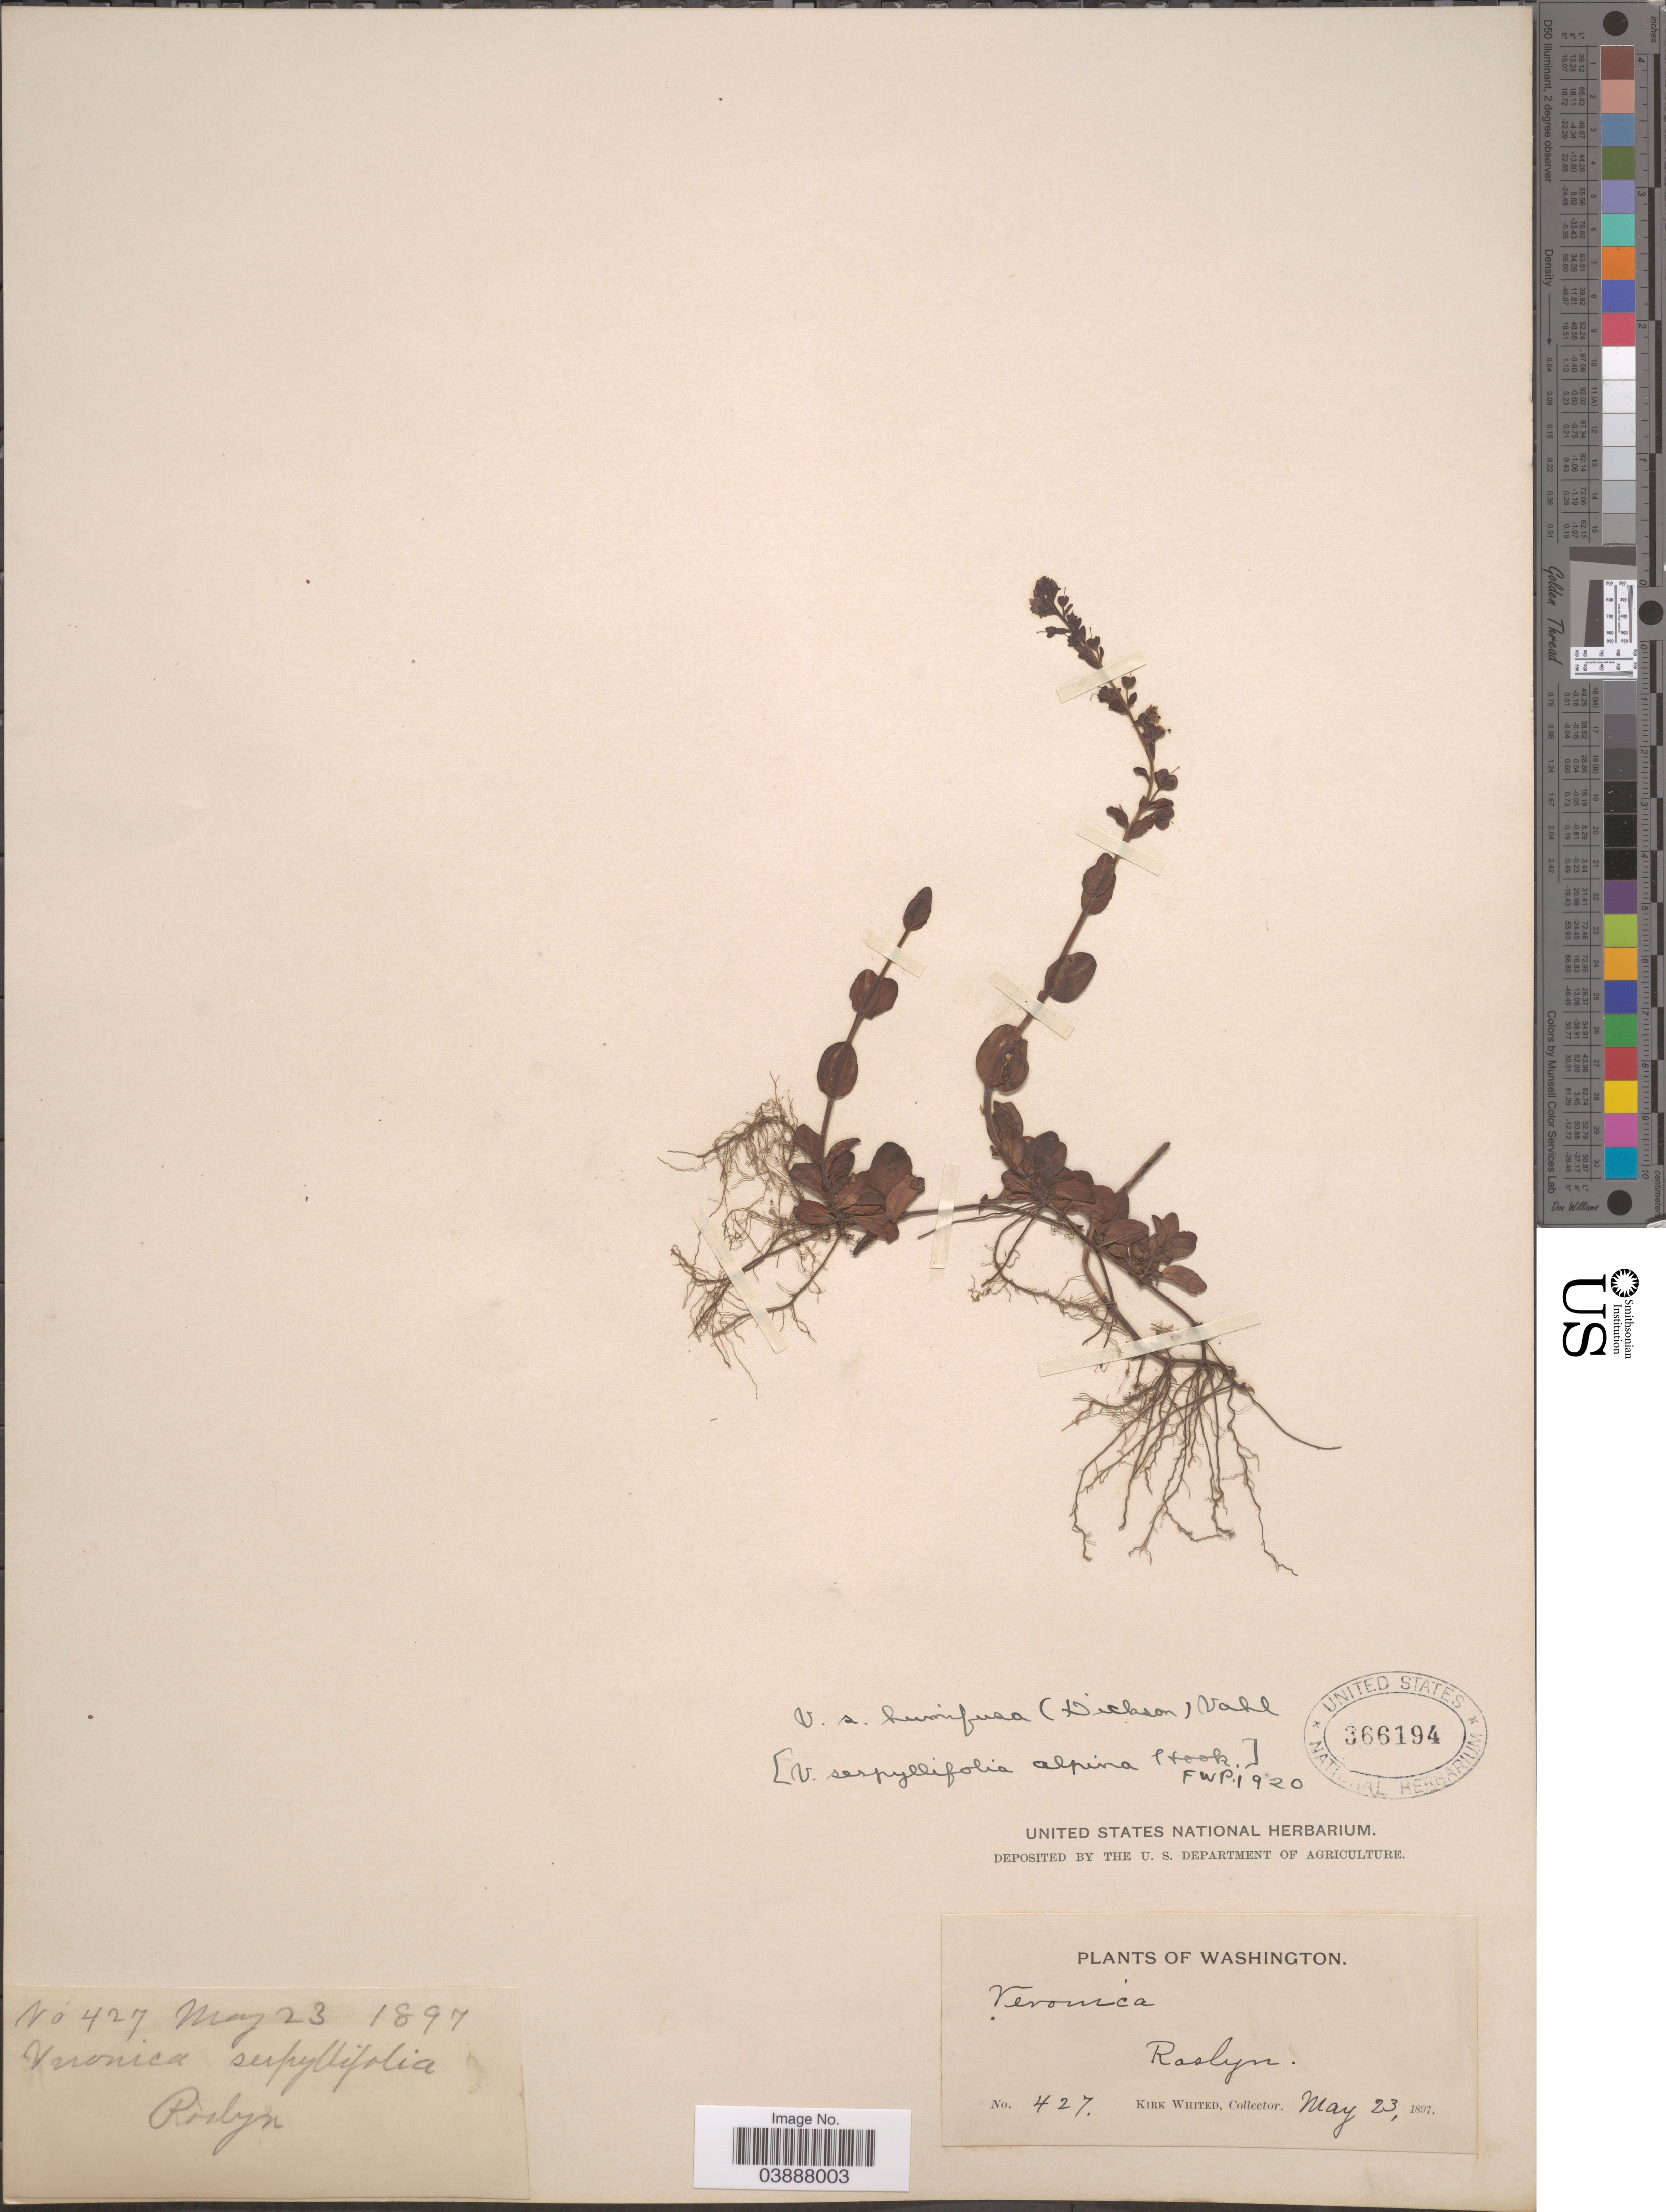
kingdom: Plantae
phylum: Tracheophyta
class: Magnoliopsida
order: Lamiales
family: Plantaginaceae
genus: Veronica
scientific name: Veronica serpyllifolia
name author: L.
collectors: K. Whited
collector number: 427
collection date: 1897-05-23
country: United States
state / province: Washington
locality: Roslyn.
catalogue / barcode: US 366194